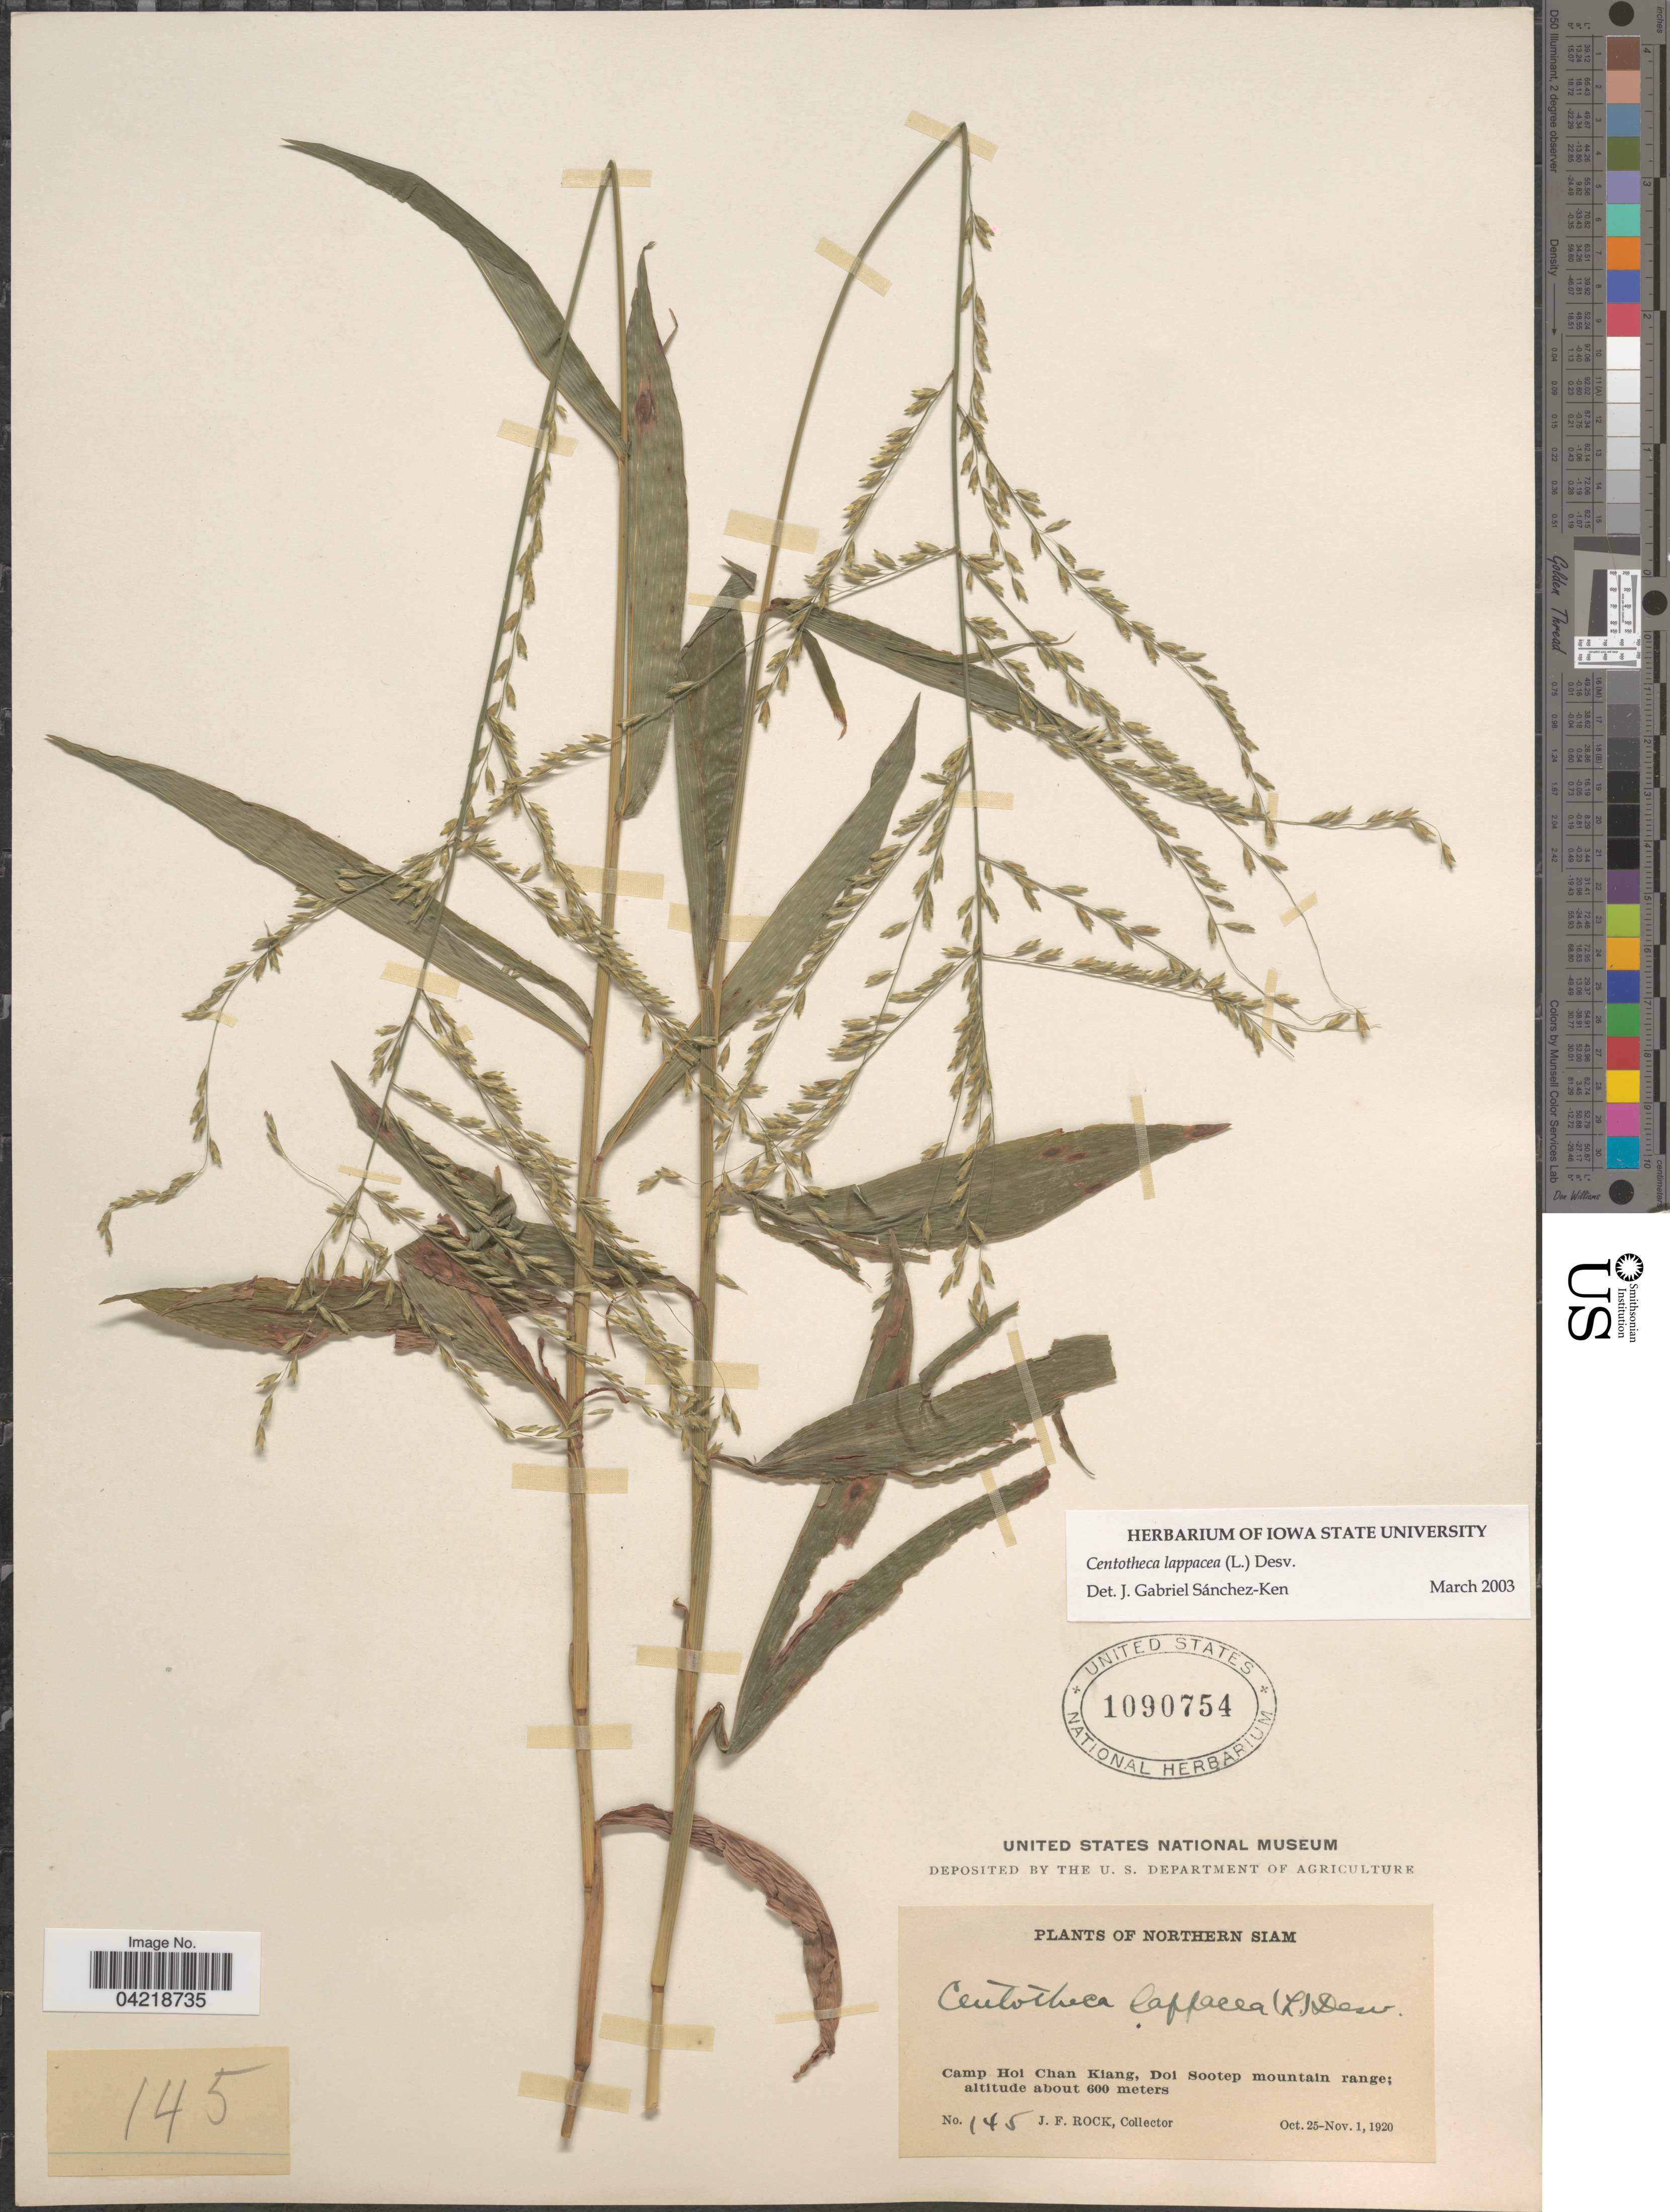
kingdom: Plantae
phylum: Tracheophyta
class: Liliopsida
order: Poales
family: Poaceae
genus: Centotheca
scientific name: Centotheca lappacea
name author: (L.) Desv.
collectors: J. Rock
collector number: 145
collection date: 1920-10-25/1920-11-01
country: Thailand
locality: Northern Siam. Camp Hoi Chan Kiang, Doi Sootep mountain range.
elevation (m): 600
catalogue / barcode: US 1090754